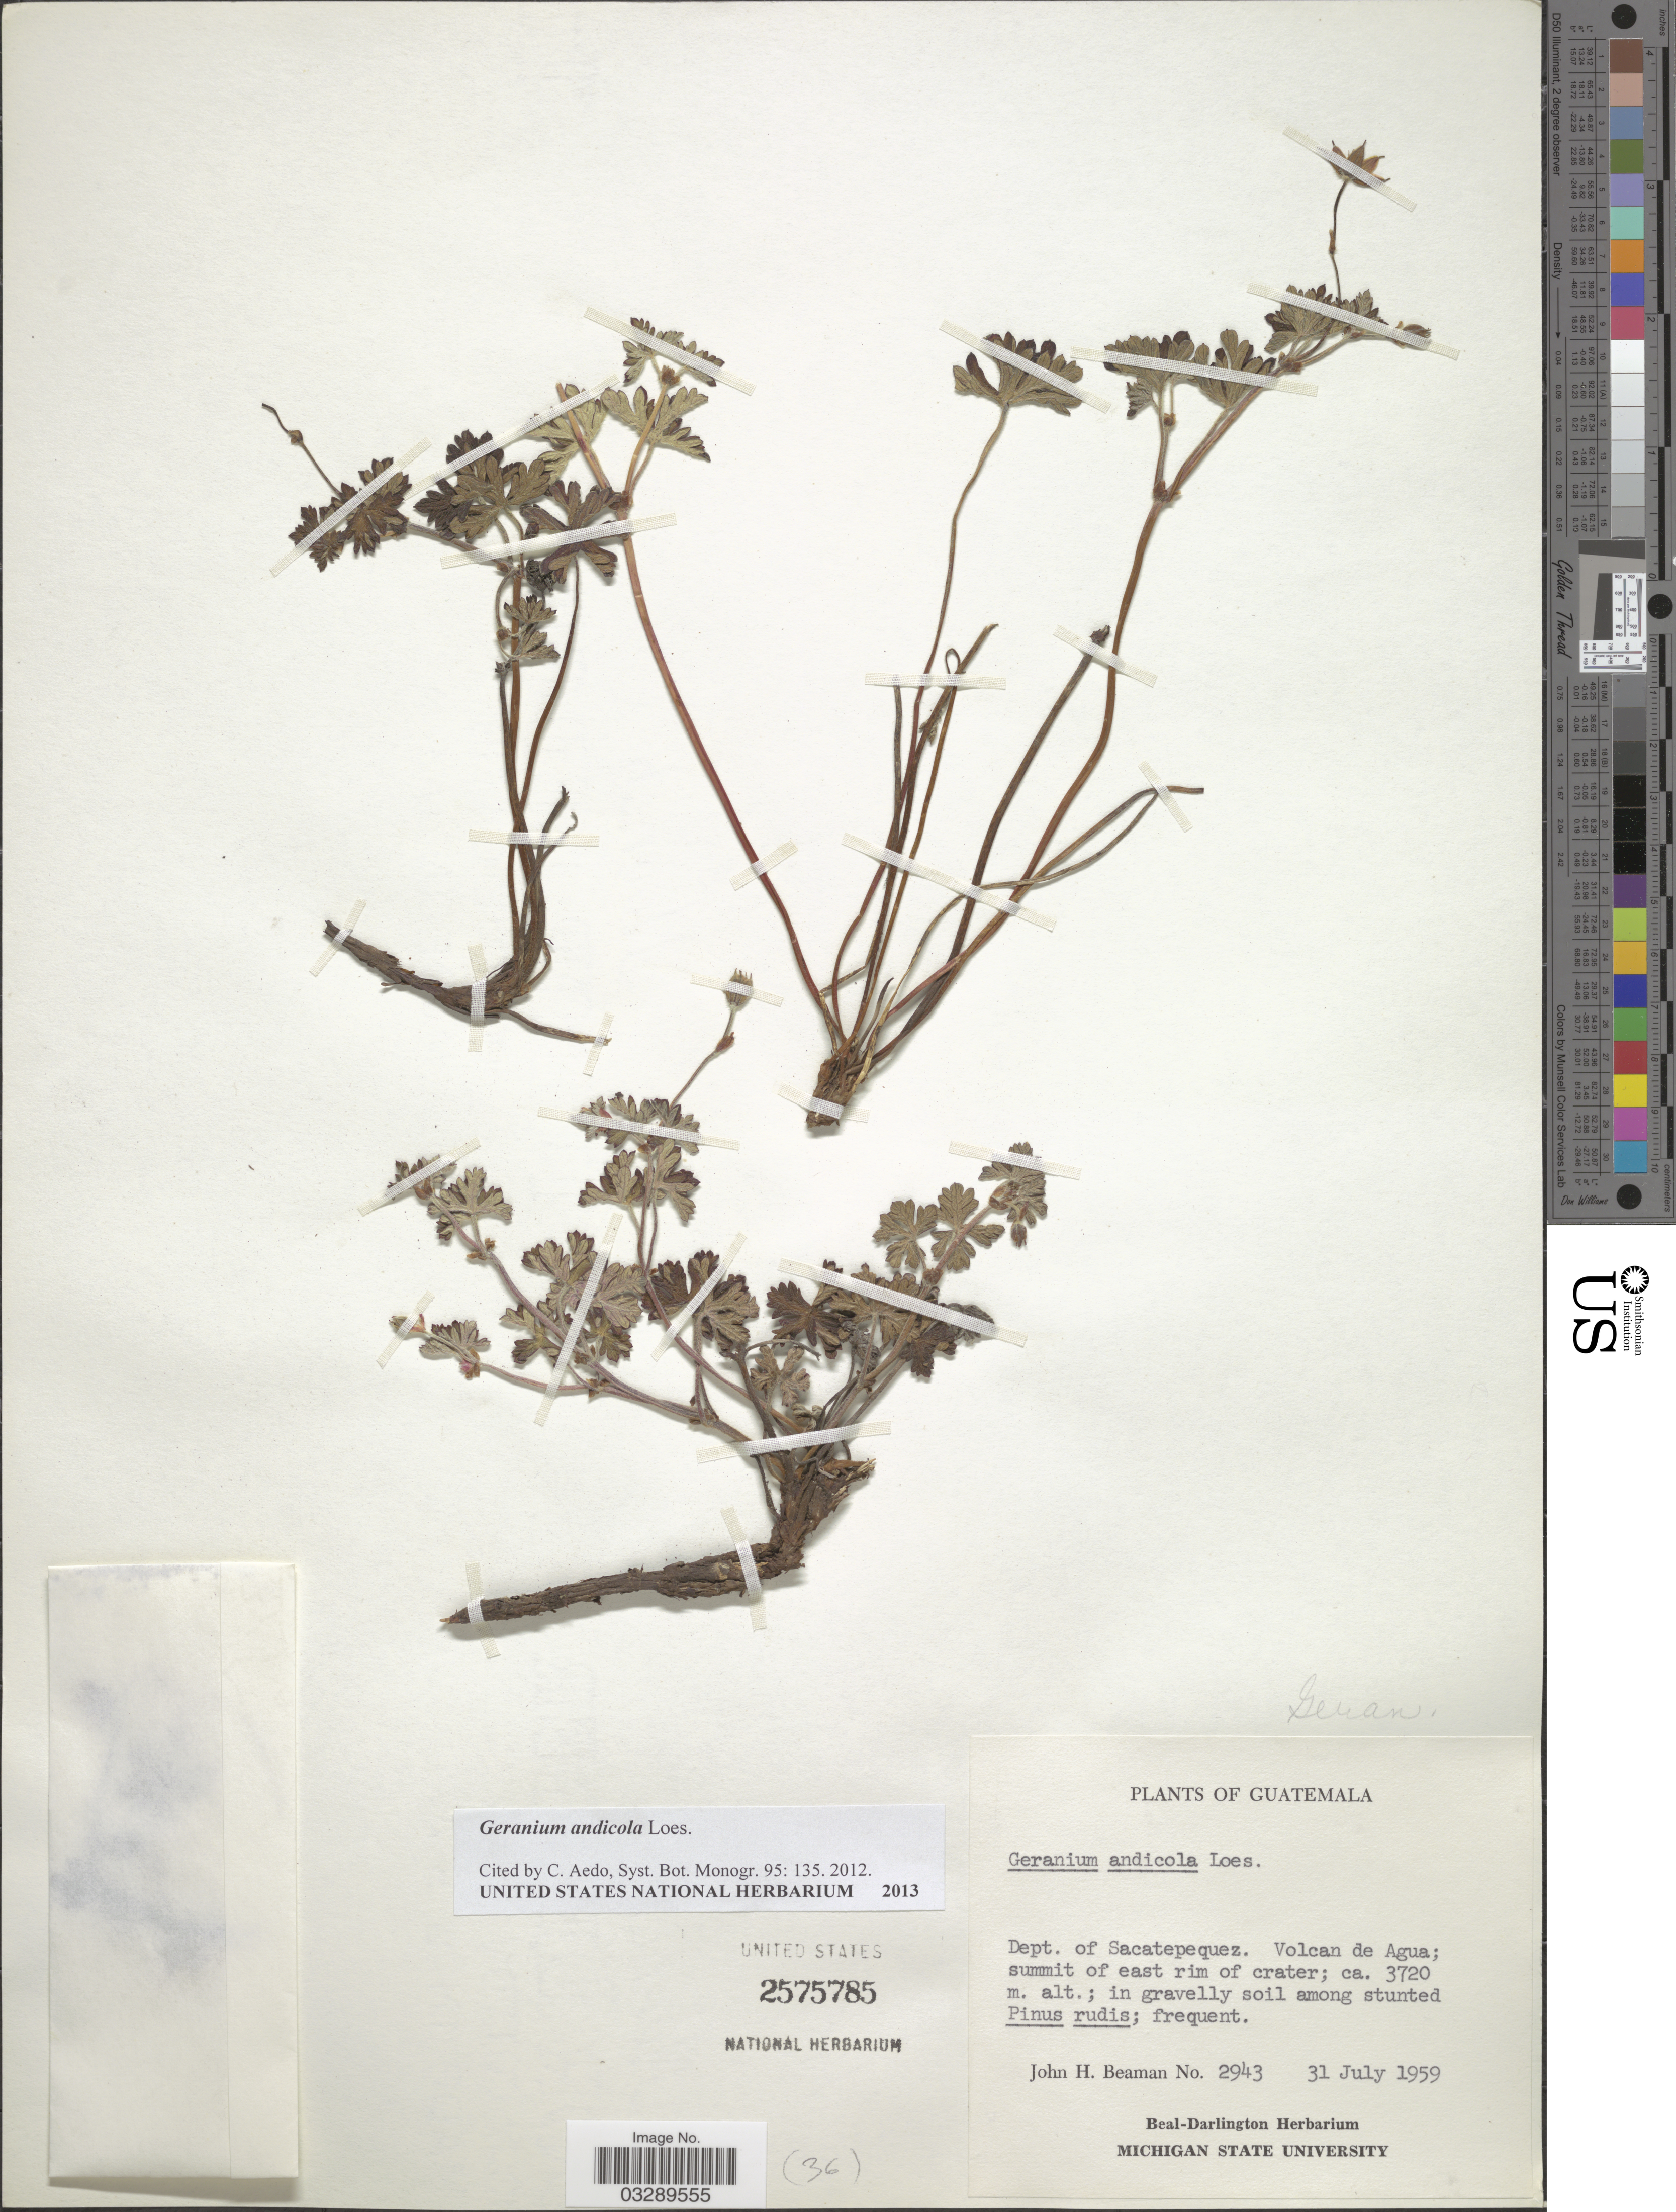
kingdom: Plantae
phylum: Tracheophyta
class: Magnoliopsida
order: Geraniales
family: Geraniaceae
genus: Geranium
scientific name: Geranium andicola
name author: Loes.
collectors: J. H. Beaman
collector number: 2943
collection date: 1959-07-31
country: Guatemala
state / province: Sacatepéquez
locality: Dept. of Sacatepequez. Volcan de Agua; summit of east rim of crater.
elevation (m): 3720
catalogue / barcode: US 2575785